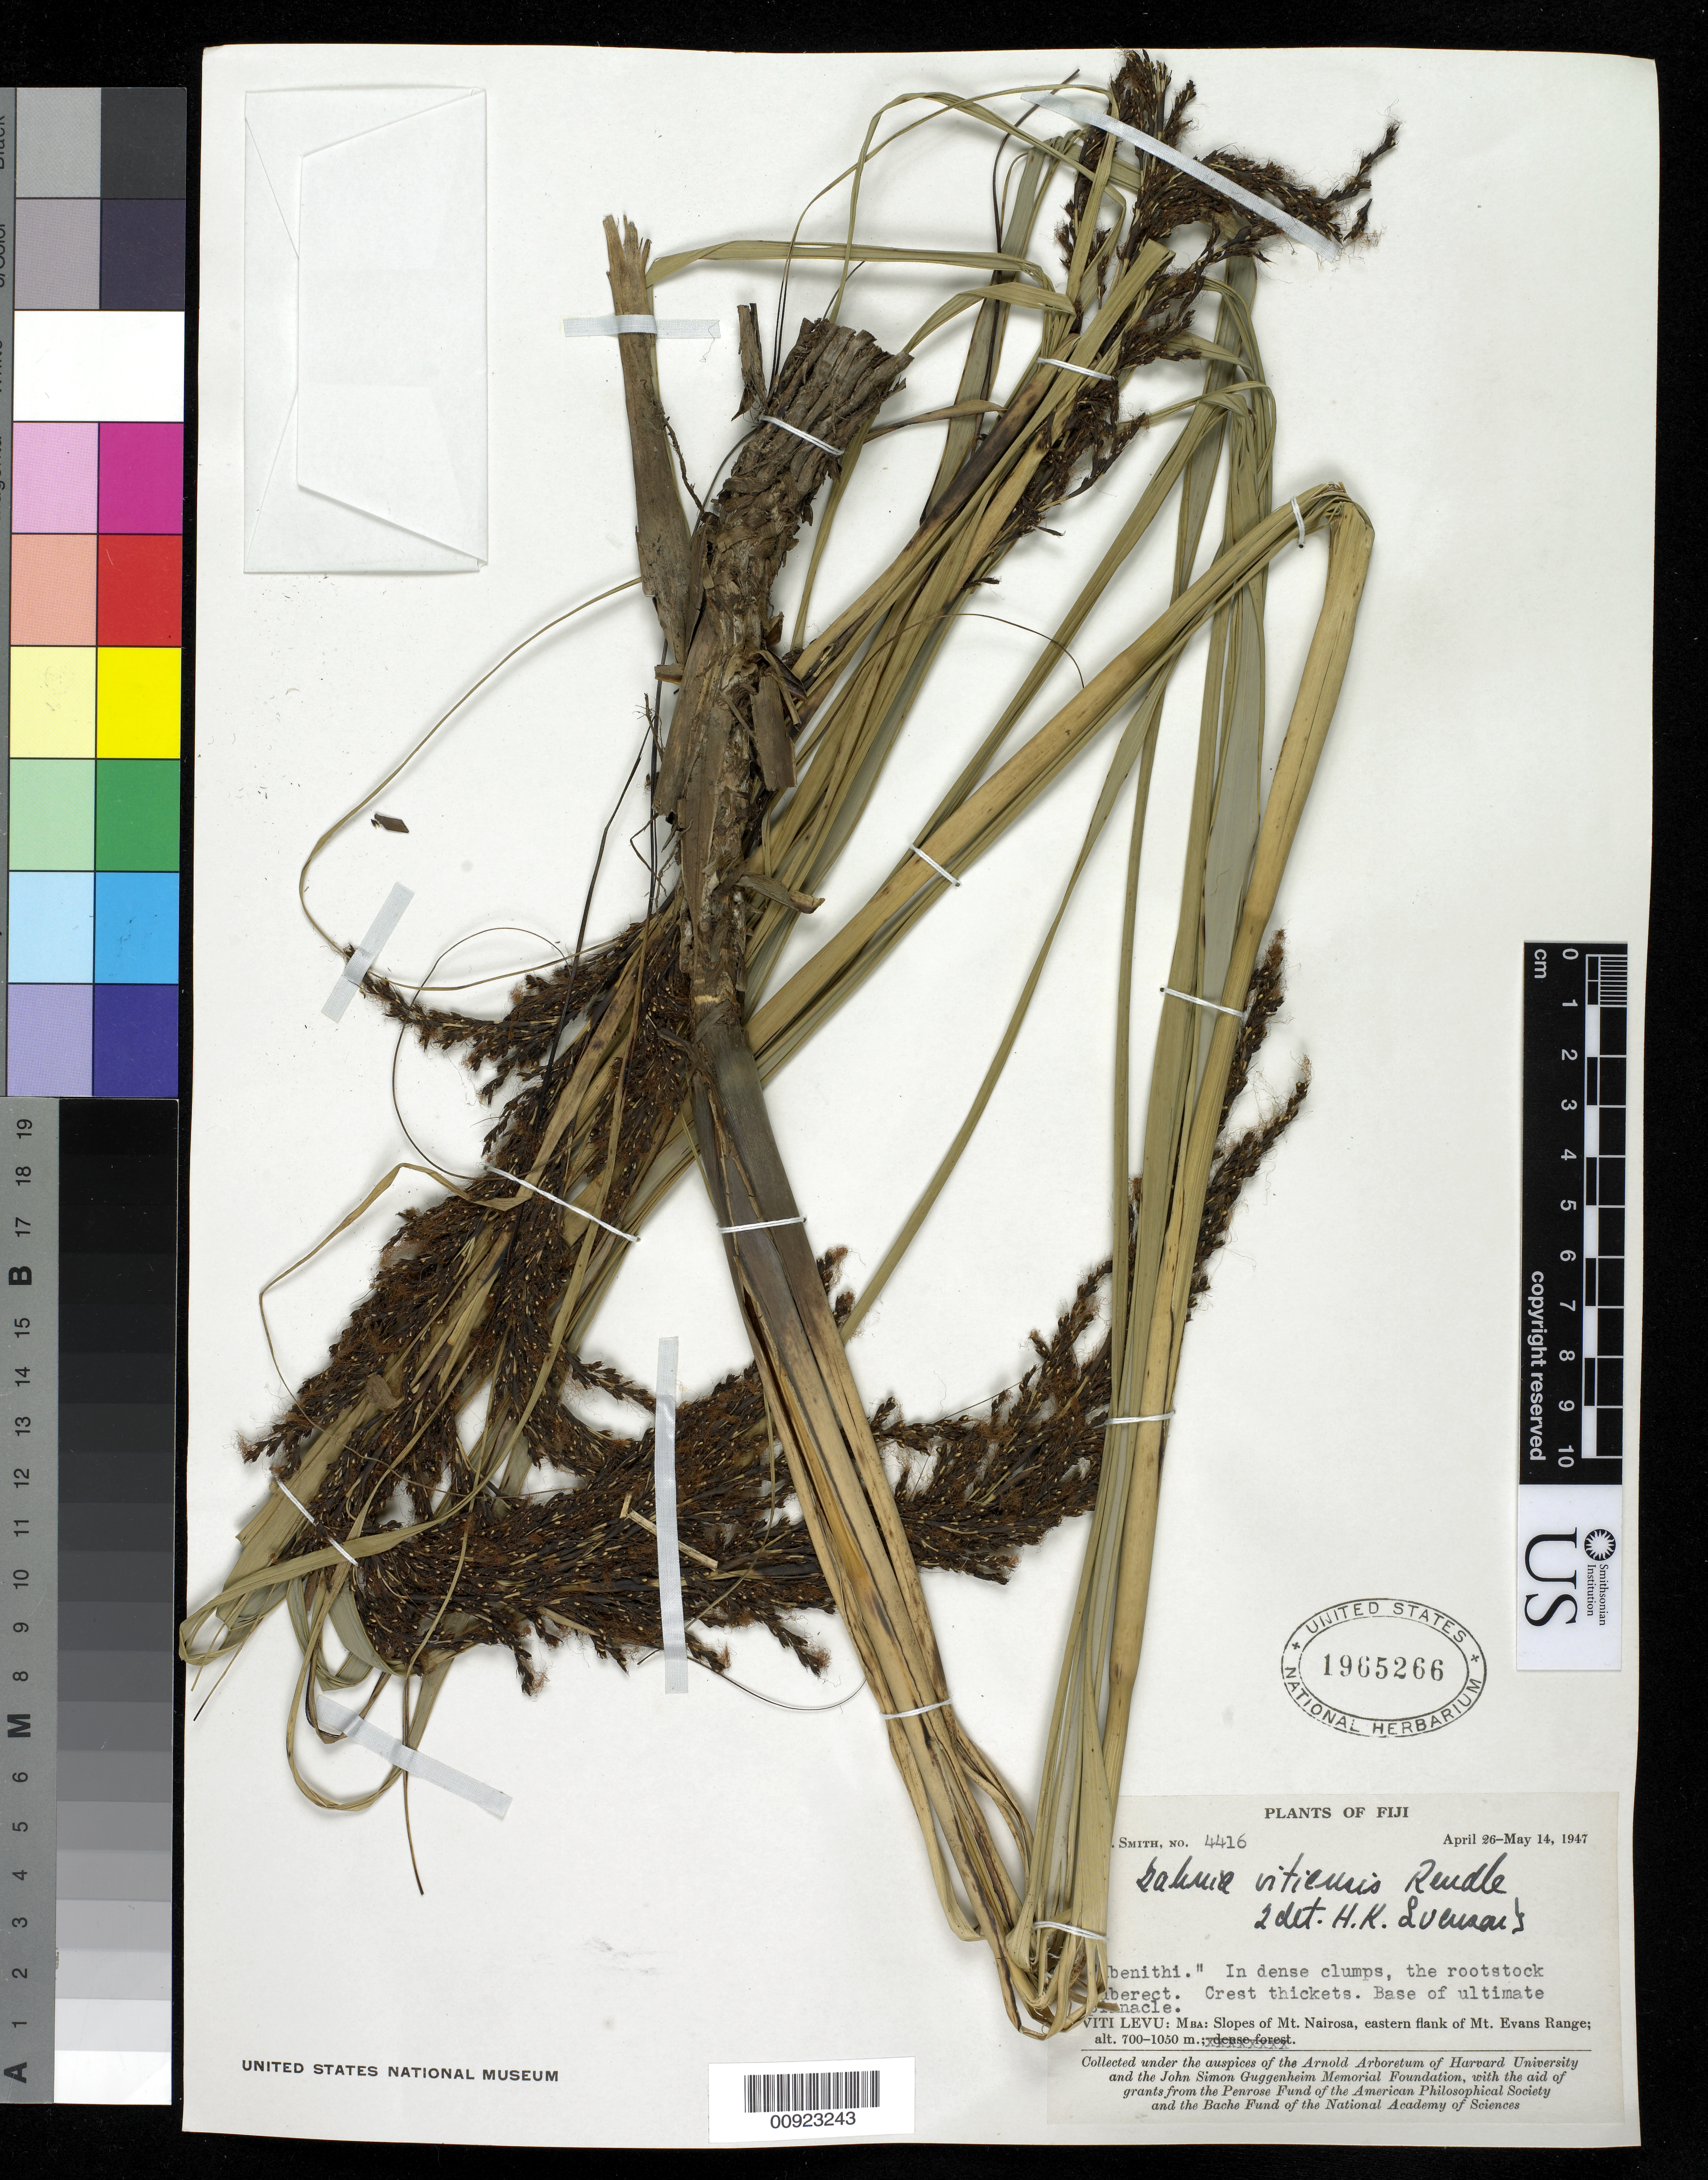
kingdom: Plantae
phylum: Tracheophyta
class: Liliopsida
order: Poales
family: Cyperaceae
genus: Gahnia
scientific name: Gahnia vitiensis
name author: Rendle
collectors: C. A. Smith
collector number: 4416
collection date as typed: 26 Apr 1947 to 14 May 1947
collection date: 1947-04-26/1947-05-14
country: Fiji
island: Viti Levu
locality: Slopes of Mt. Nairosa, eastern flank of Mt. Evans Range.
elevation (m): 700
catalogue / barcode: US 1965266